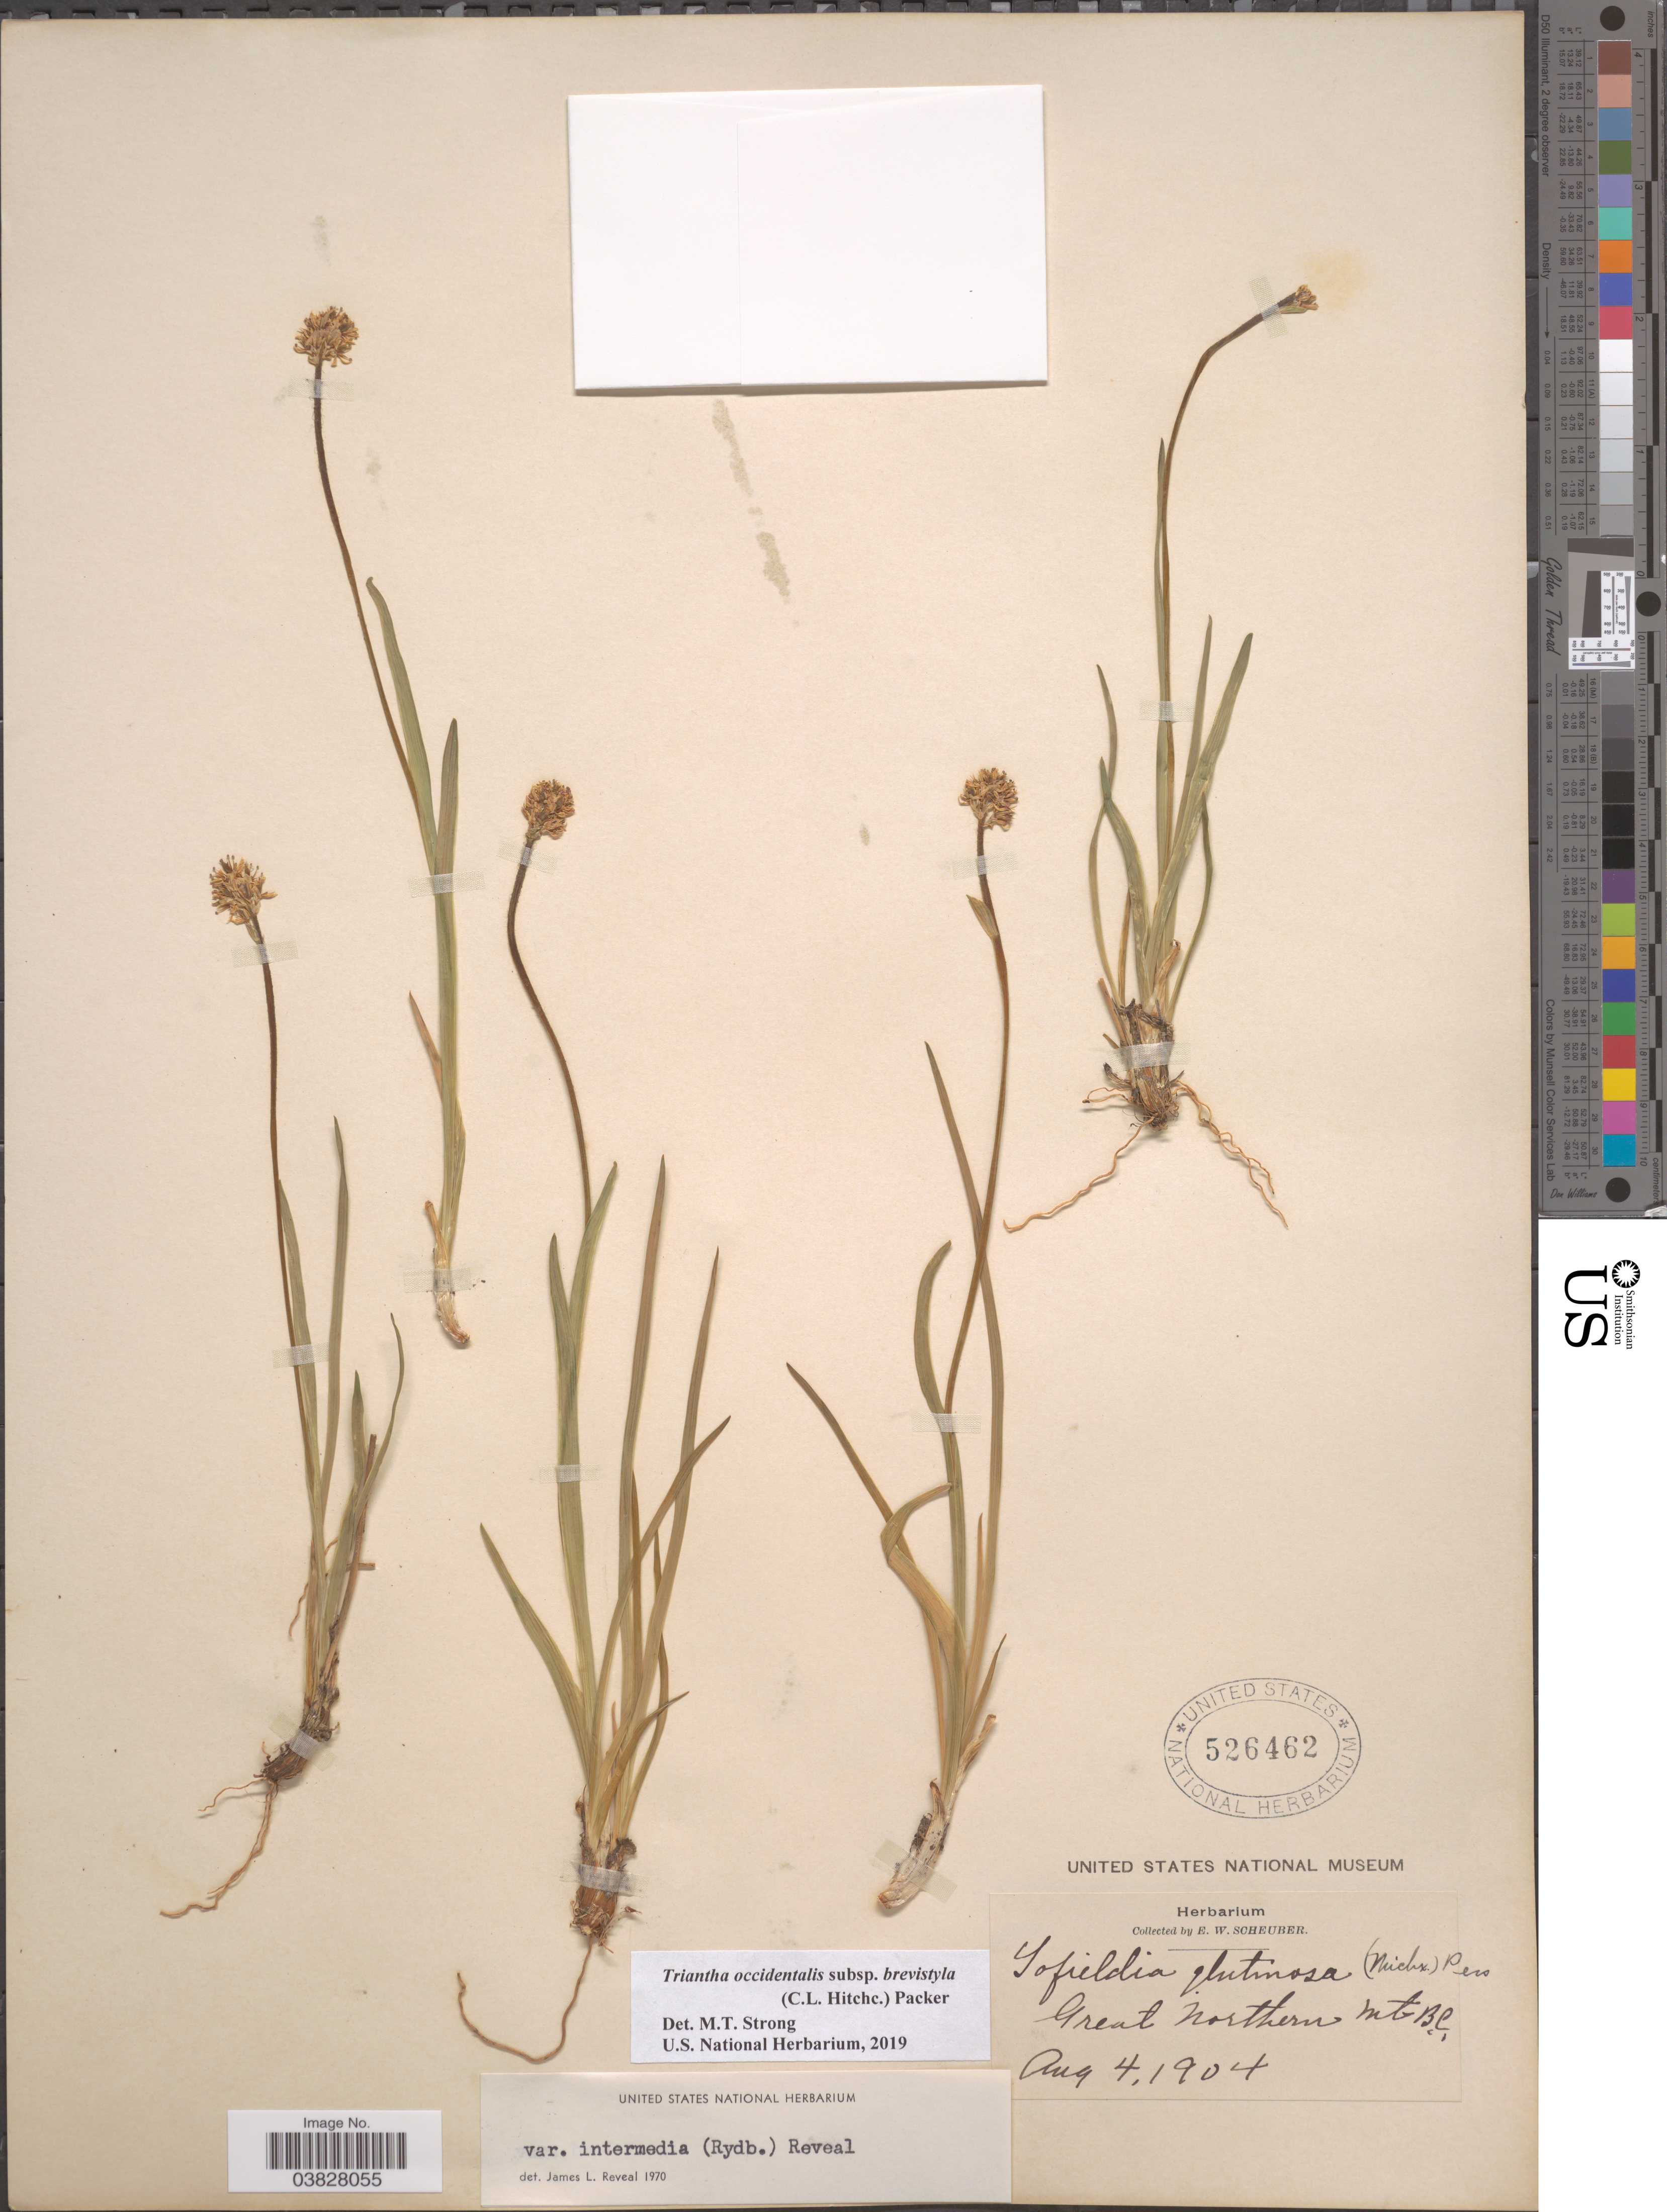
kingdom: Plantae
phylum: Tracheophyta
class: Liliopsida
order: Alismatales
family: Tofieldiaceae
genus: Triantha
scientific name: Triantha occidentalis subsp. brevistyla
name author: (C.L. Hitchc.) Packer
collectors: E. Scheuber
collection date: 1904-08-04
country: Canada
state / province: British Columbia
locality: Great Northern Mt.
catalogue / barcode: US 526462